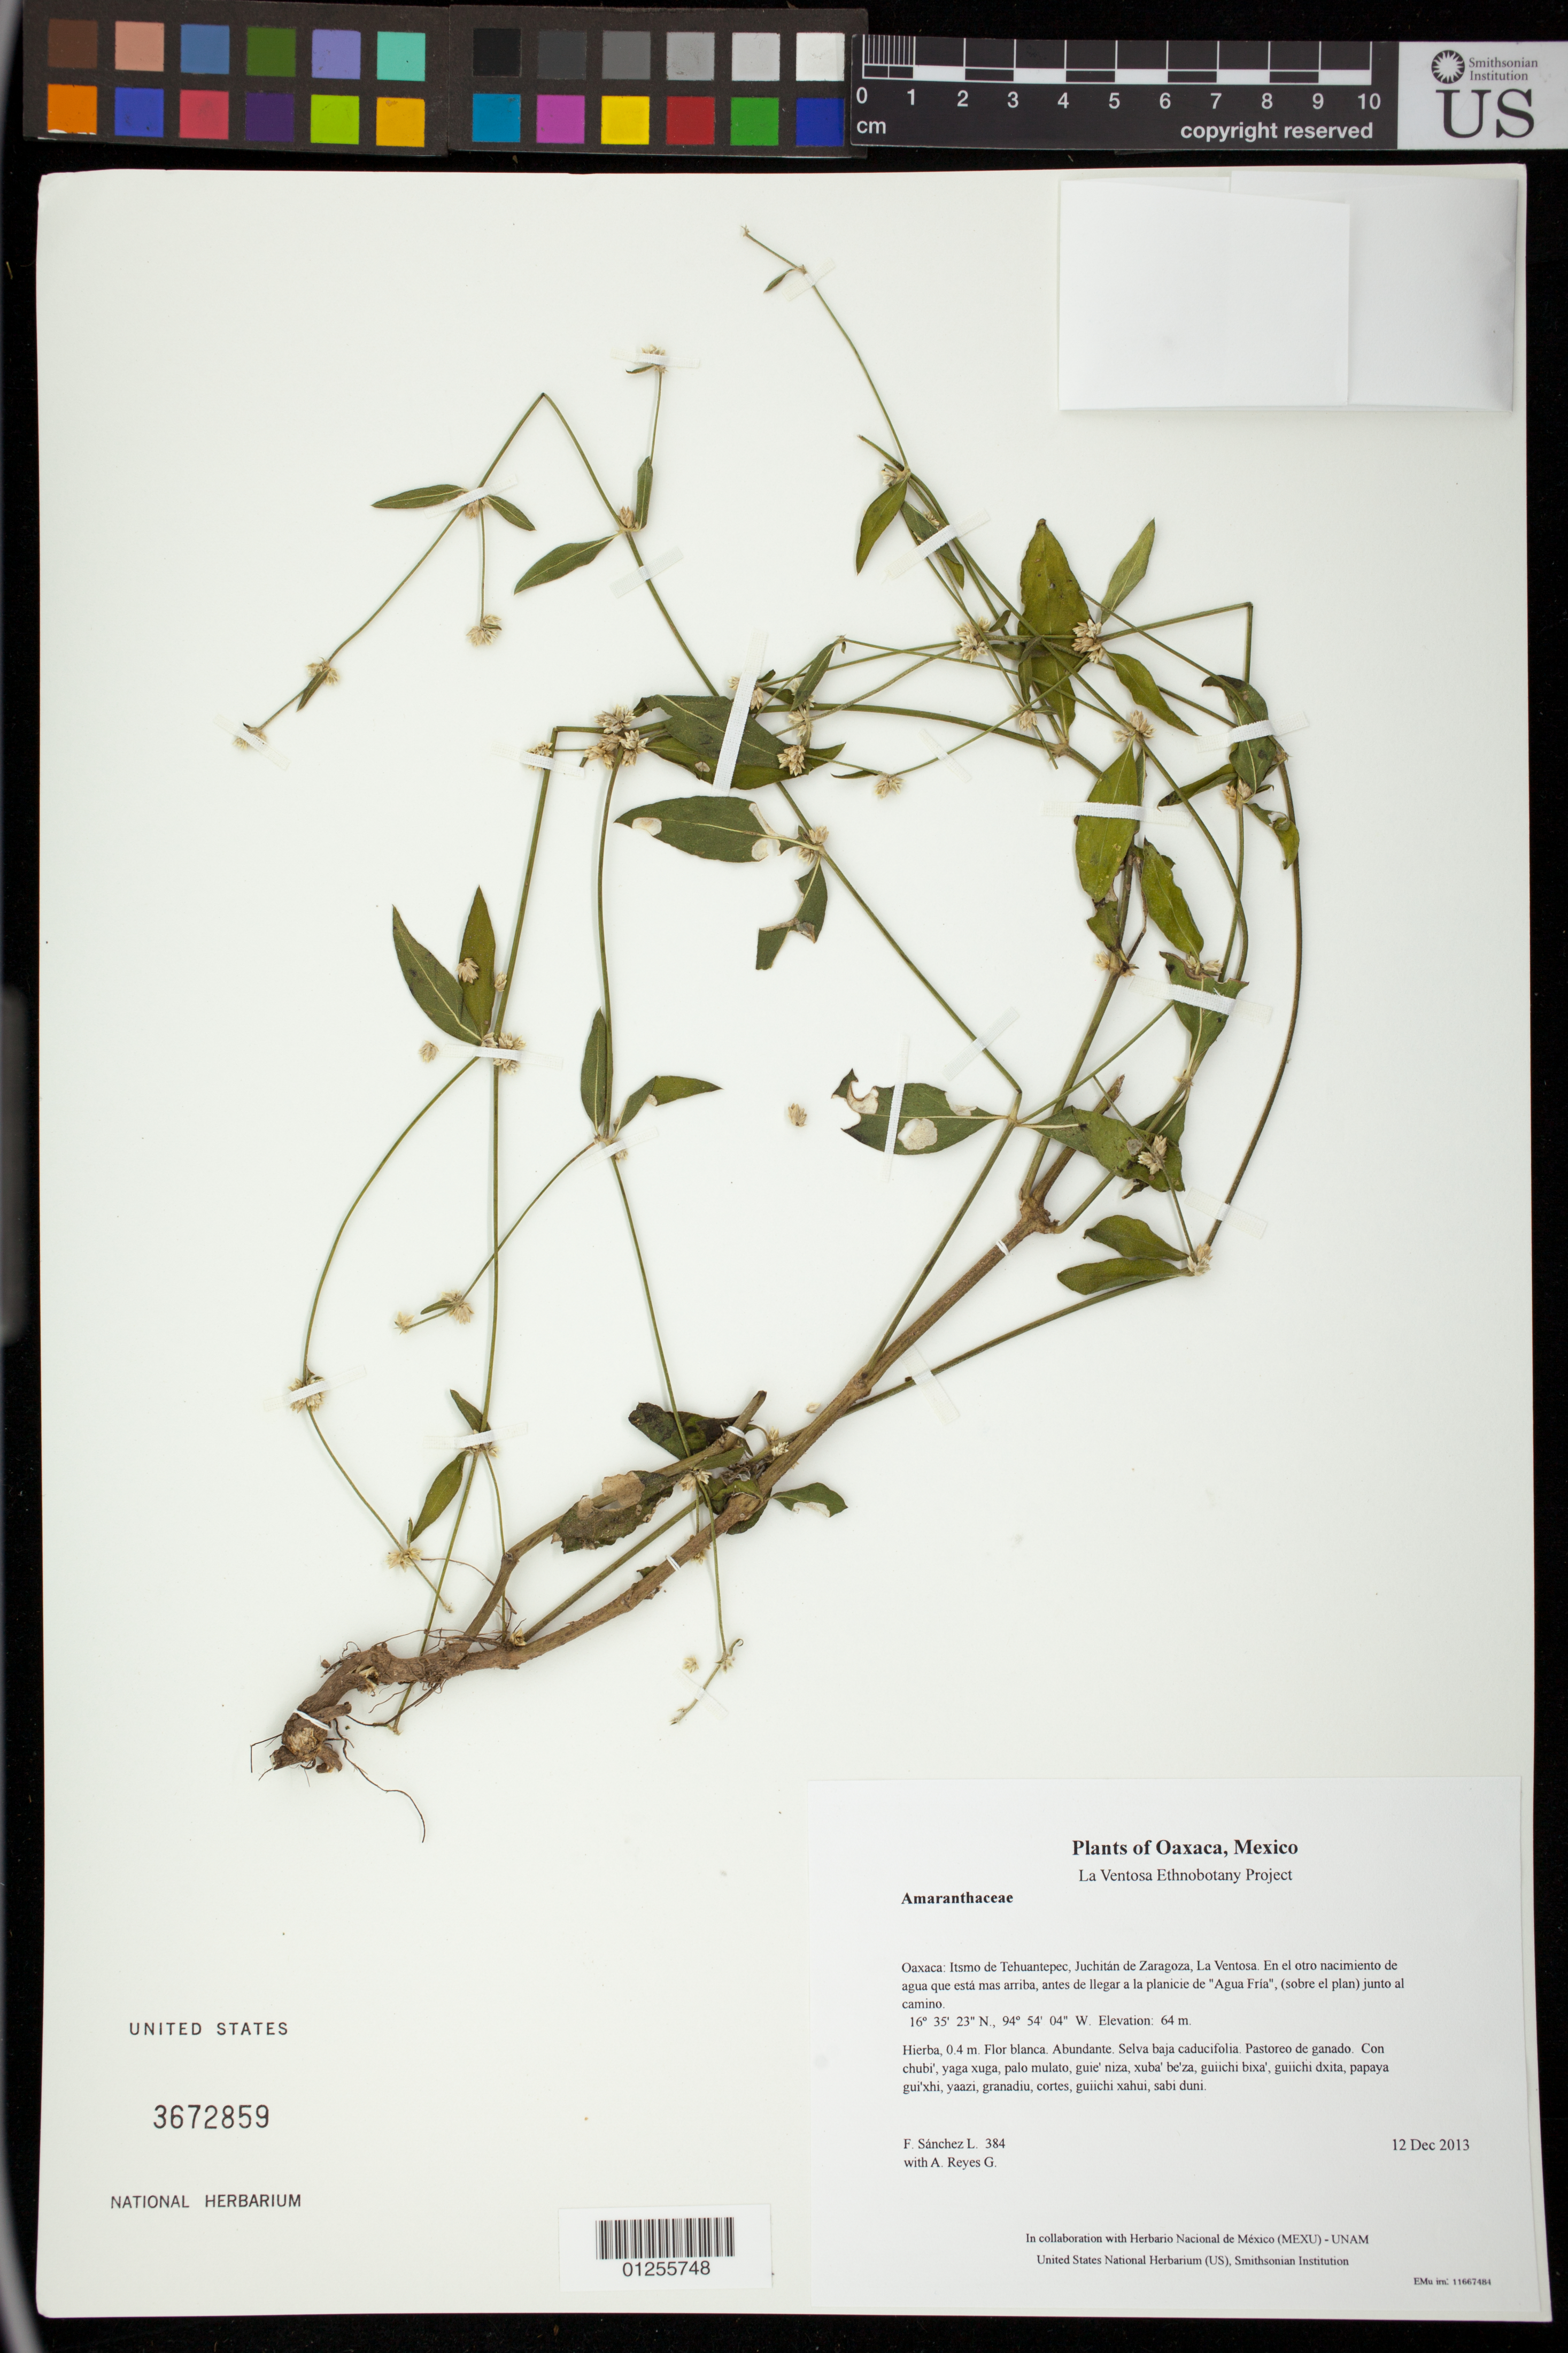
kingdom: Plantae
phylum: Tracheophyta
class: Magnoliopsida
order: Caryophyllales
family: Amaranthaceae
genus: Alternanthera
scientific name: Alternanthera sessilis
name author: (L.) DC.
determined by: Zumaya Flores, Silvia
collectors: F. Sánchez L. & A. Reyes G.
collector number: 384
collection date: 2013-12-12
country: Mexico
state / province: Oaxaca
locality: Itsmo de Tehuantepec, Juchitán de Zaragoza, La Ventosa. En el otro nacimiento de agua que está mas arriba, antes de llegar a la planicie de "Agua Fría", (sobre el plan) junto al camino.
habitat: Selva baja caducifolia. Pastoreo de ganado.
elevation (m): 64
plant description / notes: JEBOT, MEXU, SERO, US; Guixi bandaga. 0.4 m. Guie' naquichi'. Stale.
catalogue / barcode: US 3672859